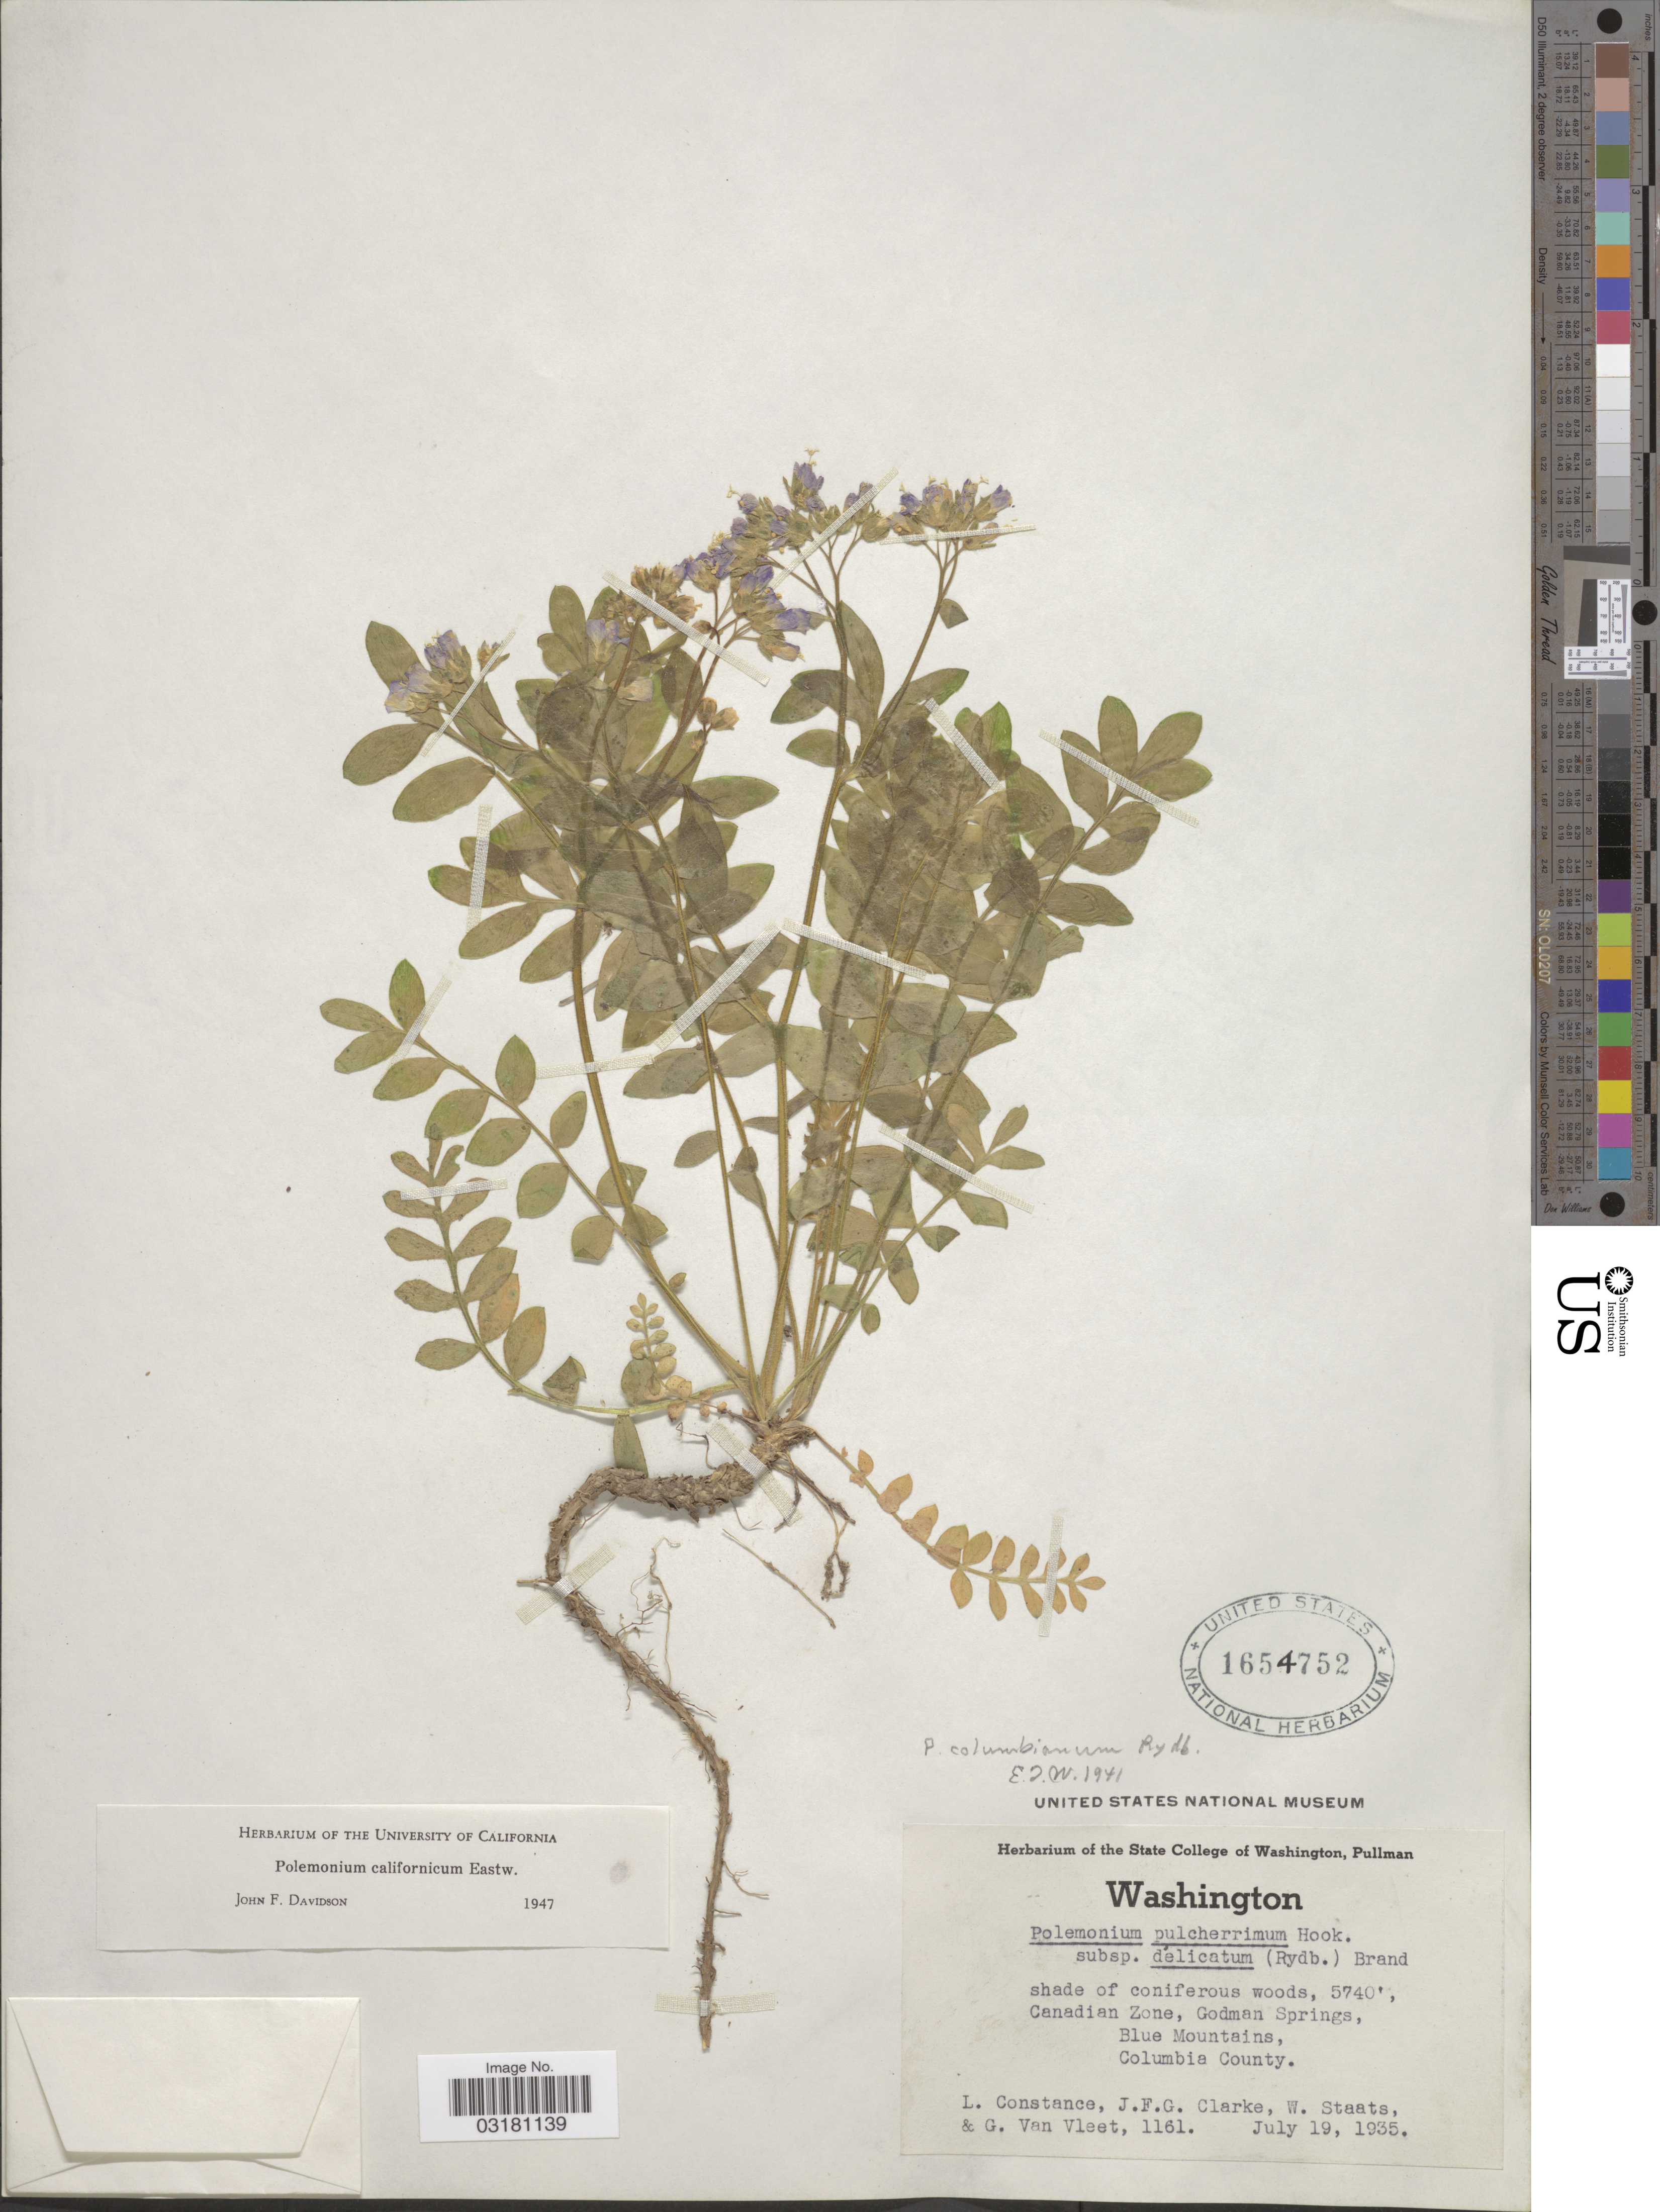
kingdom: Plantae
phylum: Tracheophyta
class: Magnoliopsida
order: Ericales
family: Polemoniaceae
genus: Polemonium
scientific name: Polemonium californicum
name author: Eastw.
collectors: L. Constance, J. F. Clarke, W. Staats & G. Van Vleet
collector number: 1161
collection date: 1935-07-19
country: United States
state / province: Washington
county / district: Columbia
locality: Canadian Zone, Godman Springs, Blue Mountains, Columbia County.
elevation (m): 1750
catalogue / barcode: US 1654752